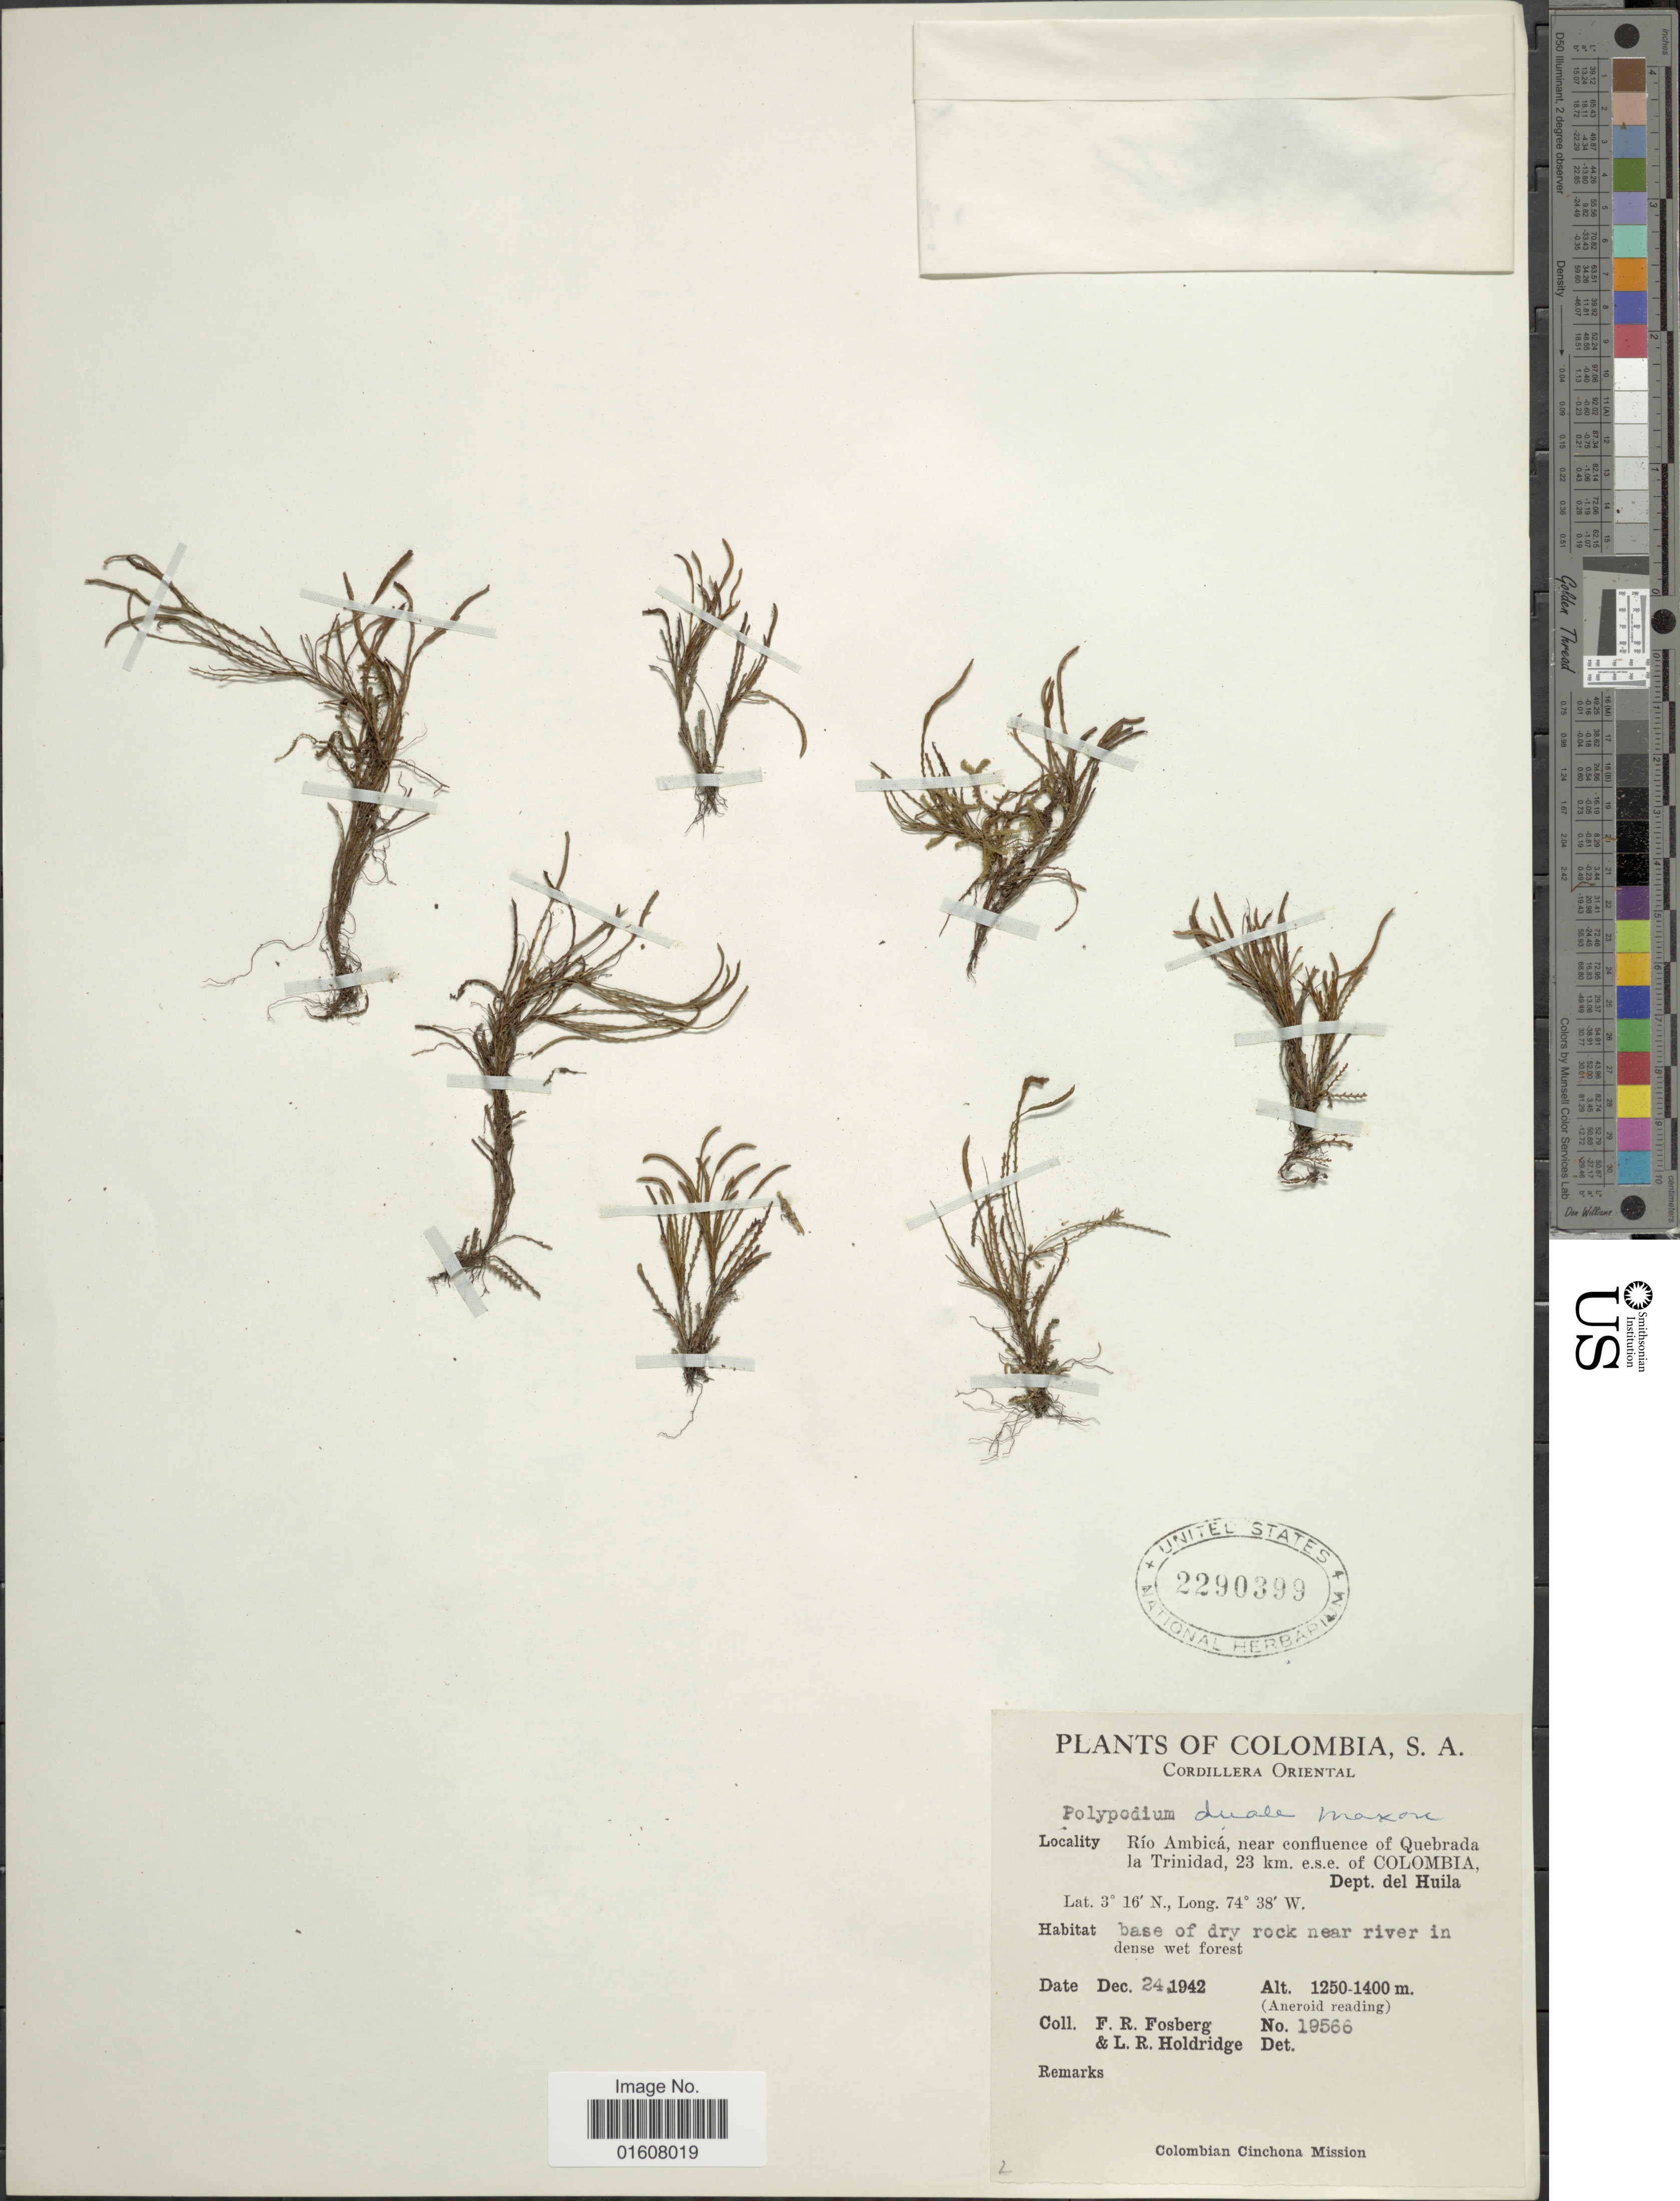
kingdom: Plantae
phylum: Tracheophyta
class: Polypodiopsida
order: Polypodiales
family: Polypodiaceae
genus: Cochlidium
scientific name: Cochlidium serrulatum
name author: (Sw.) L.E. Bishop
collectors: F. R. Fosberg & L. Holdridge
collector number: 19566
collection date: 1942-12-24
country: Colombia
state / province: Huila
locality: Cordillera Oriental. Río Ambicá, near confluence of Quebrada la Trinidad, 23 km. e.s.e. of Colombia, Dept. del Huila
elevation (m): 1250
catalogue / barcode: US 2290399